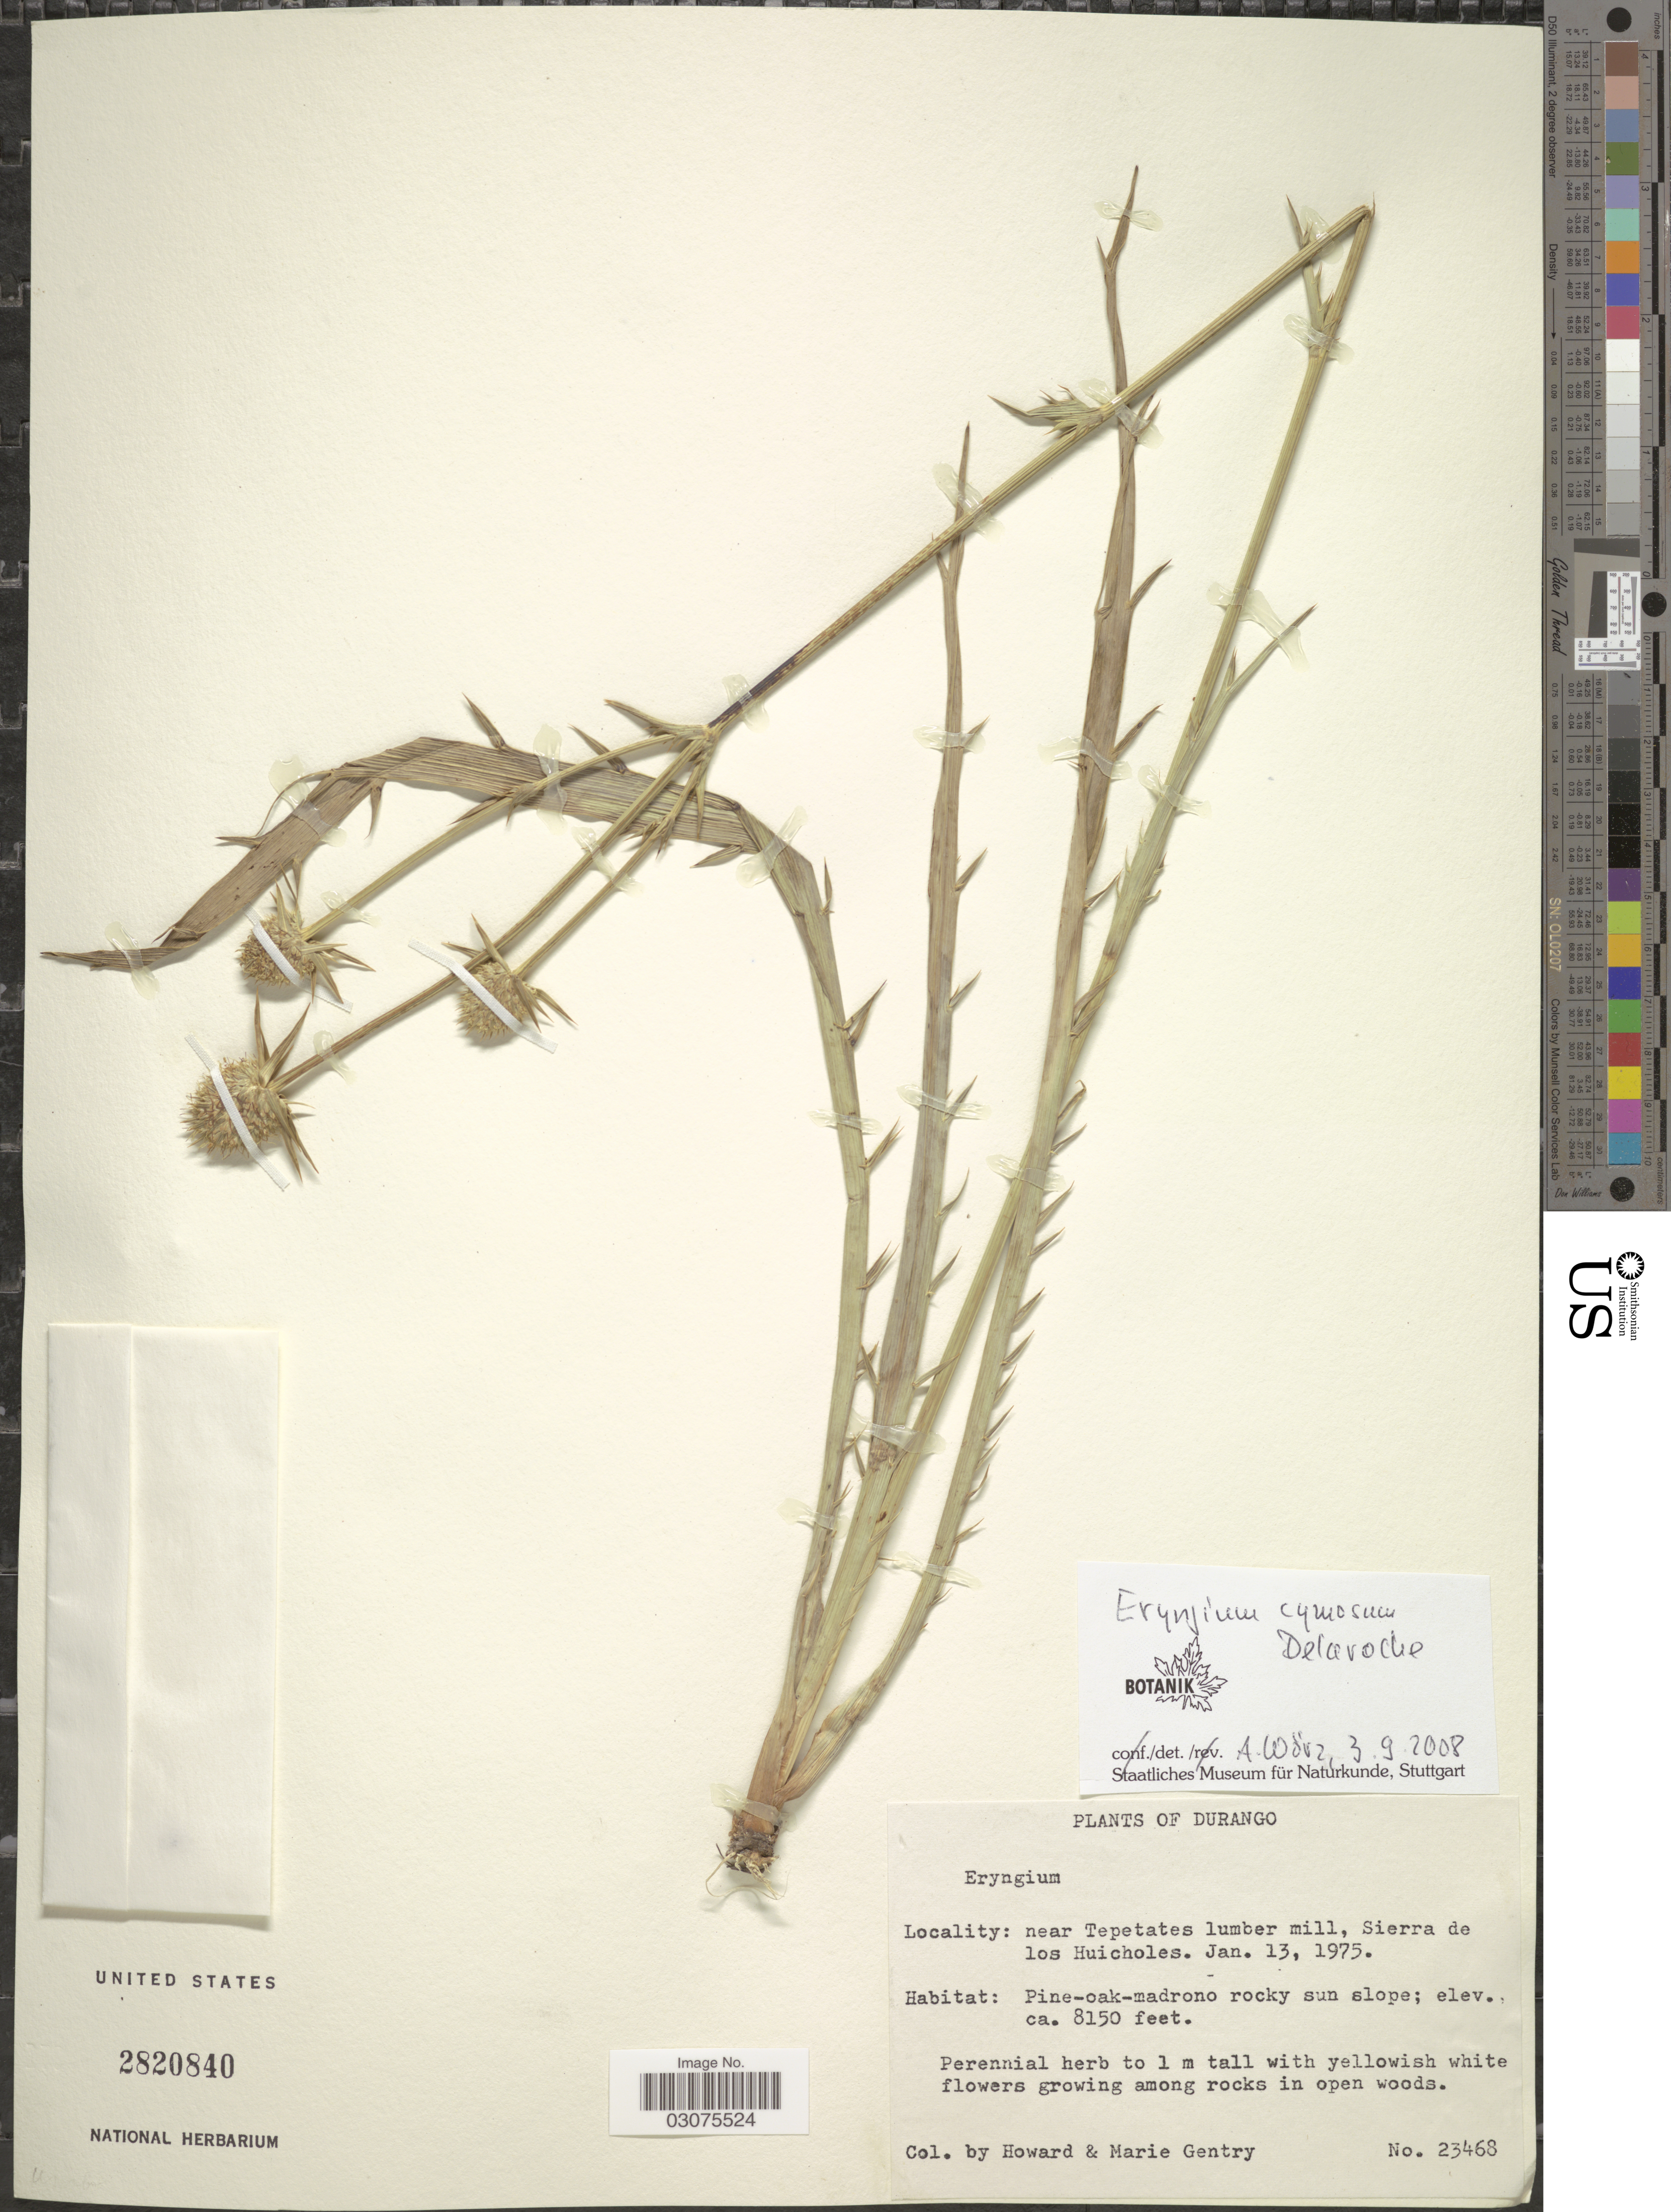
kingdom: Plantae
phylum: Tracheophyta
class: Magnoliopsida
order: Apiales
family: Apiaceae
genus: Eryngium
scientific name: Eryngium cymosum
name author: F. Delaroche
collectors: -. Howard & M. Gentry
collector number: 23468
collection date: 1975-01-13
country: Mexico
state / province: Durango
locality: Near Tepetates lumber mill, Sierra de los Huicholes.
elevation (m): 2484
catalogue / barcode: US 2820840